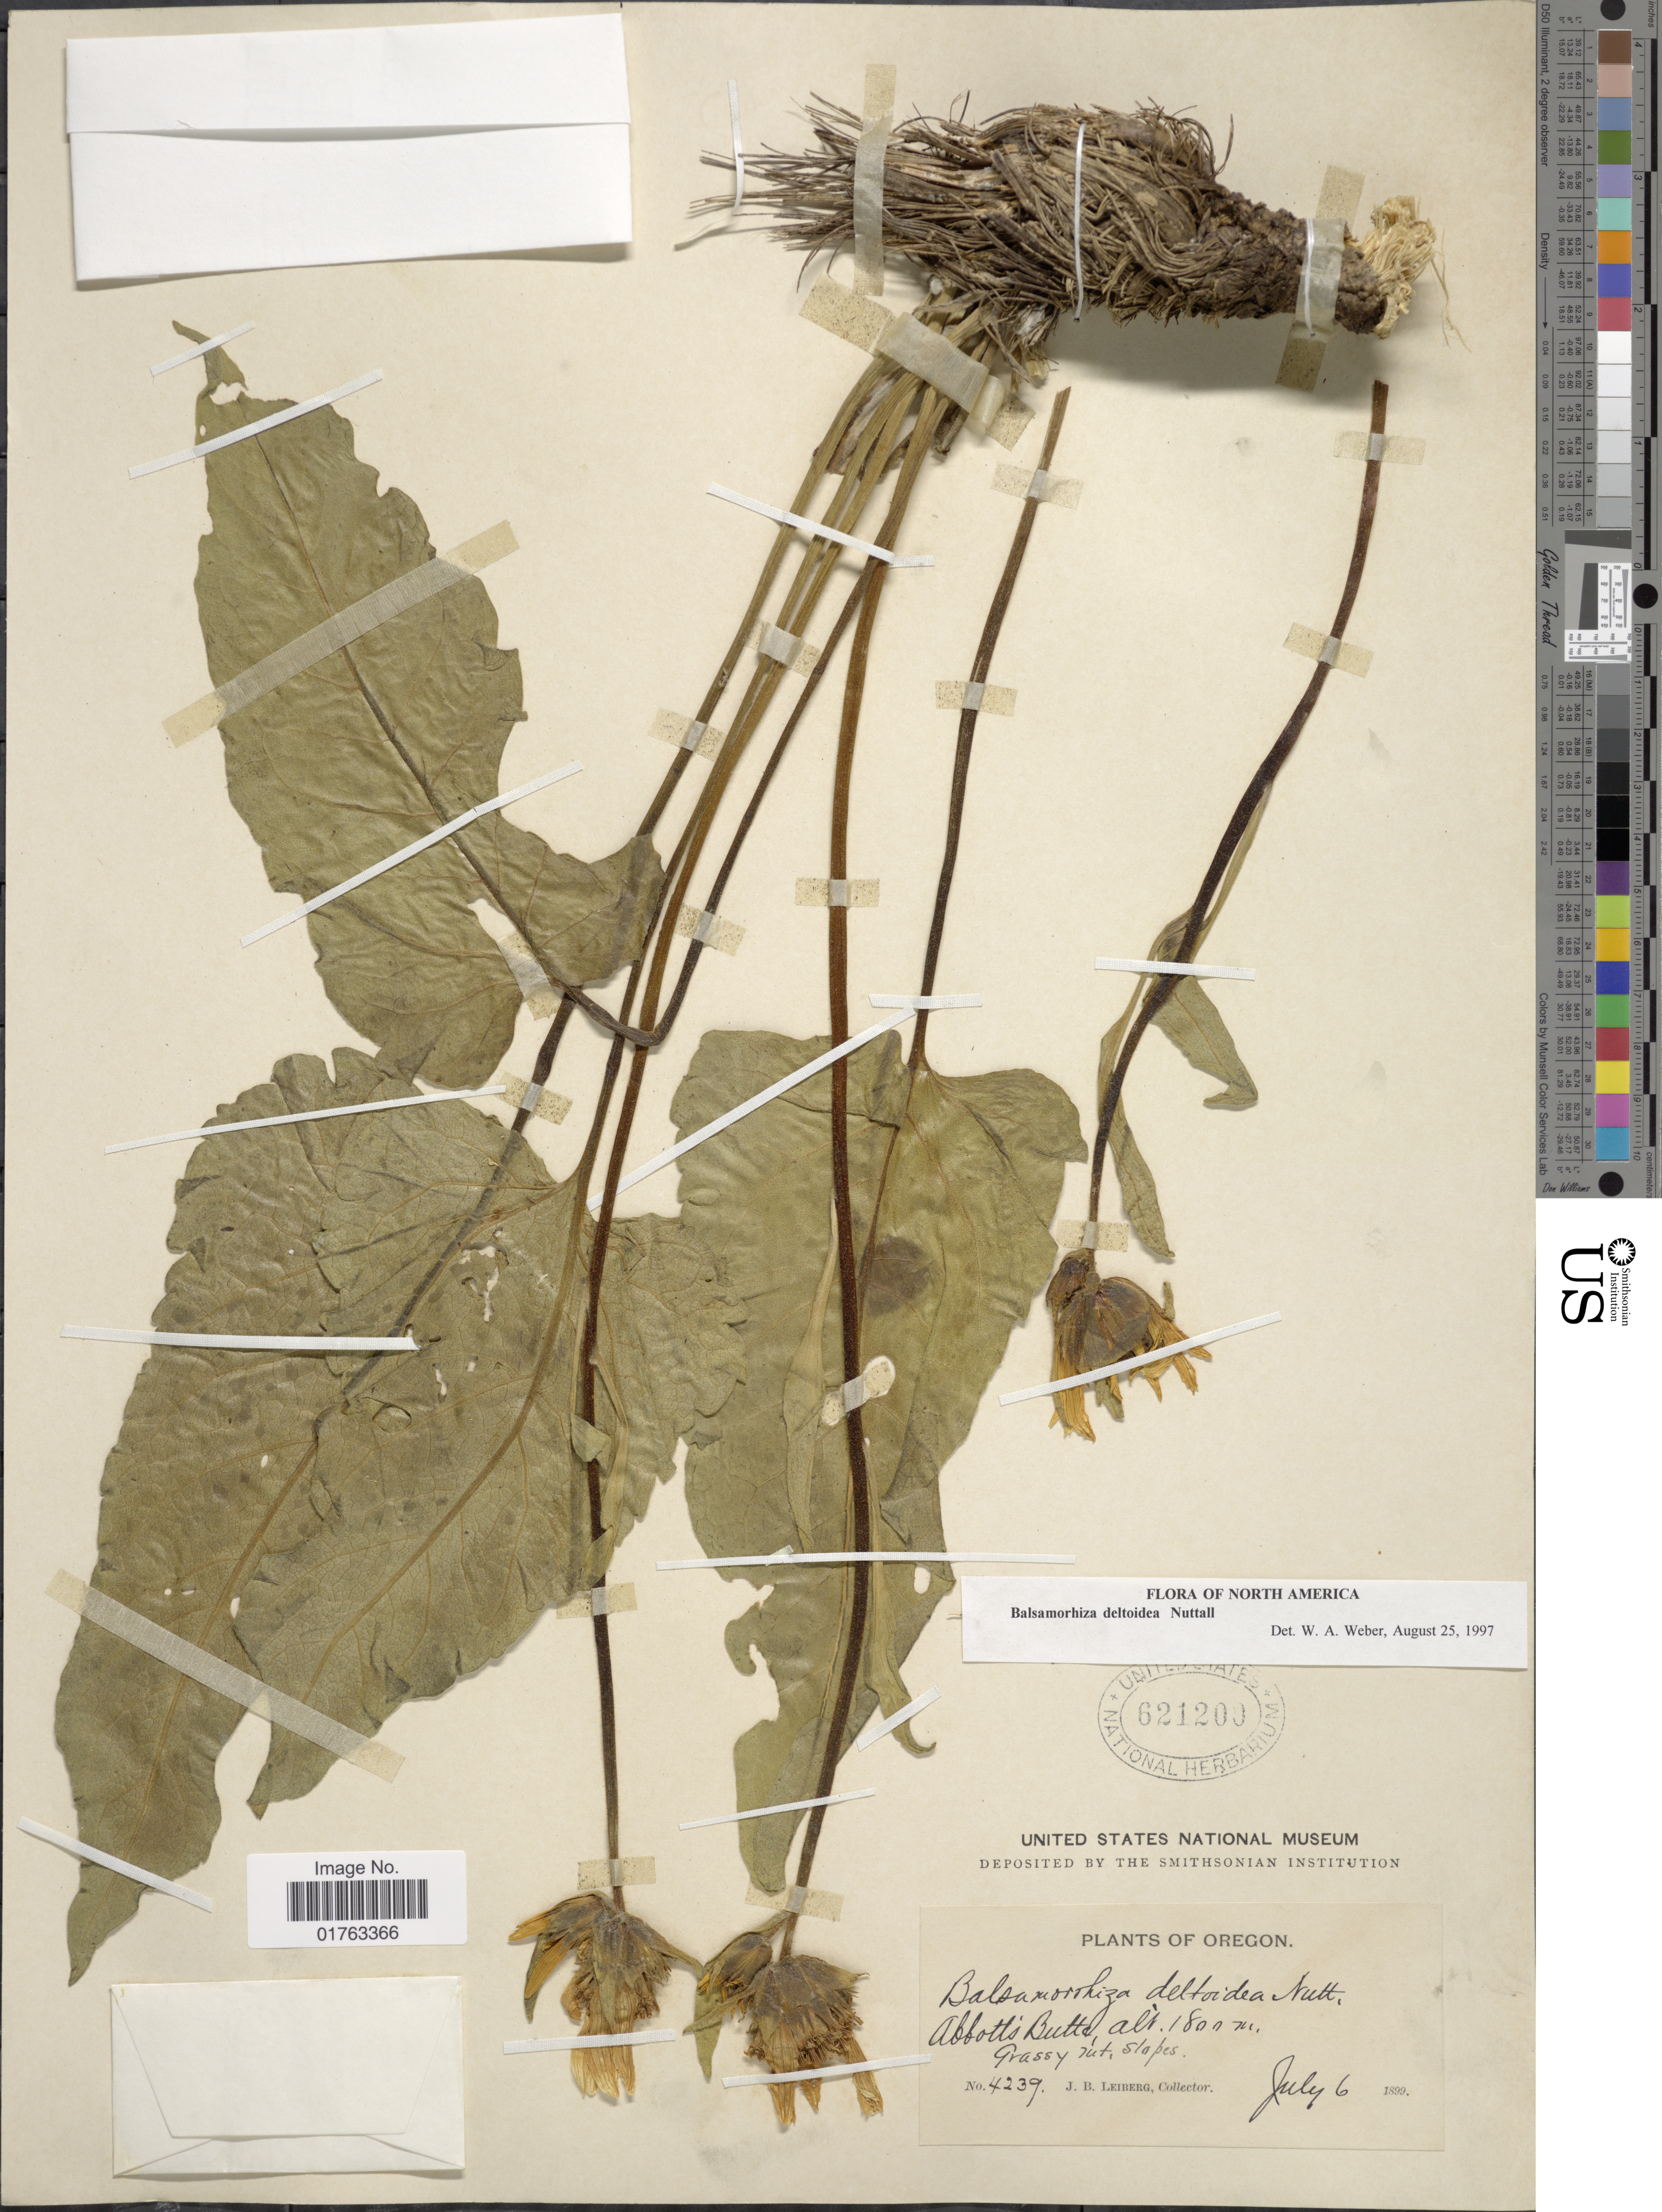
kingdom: Plantae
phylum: Tracheophyta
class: Magnoliopsida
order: Asterales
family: Asteraceae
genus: Balsamorhiza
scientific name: Balsamorhiza deltoidea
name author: Nutt.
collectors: J. B. Leiberg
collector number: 4239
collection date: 1899-07-06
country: United States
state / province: Oregon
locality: Abbott's Butte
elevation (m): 1800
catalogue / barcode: US 621200